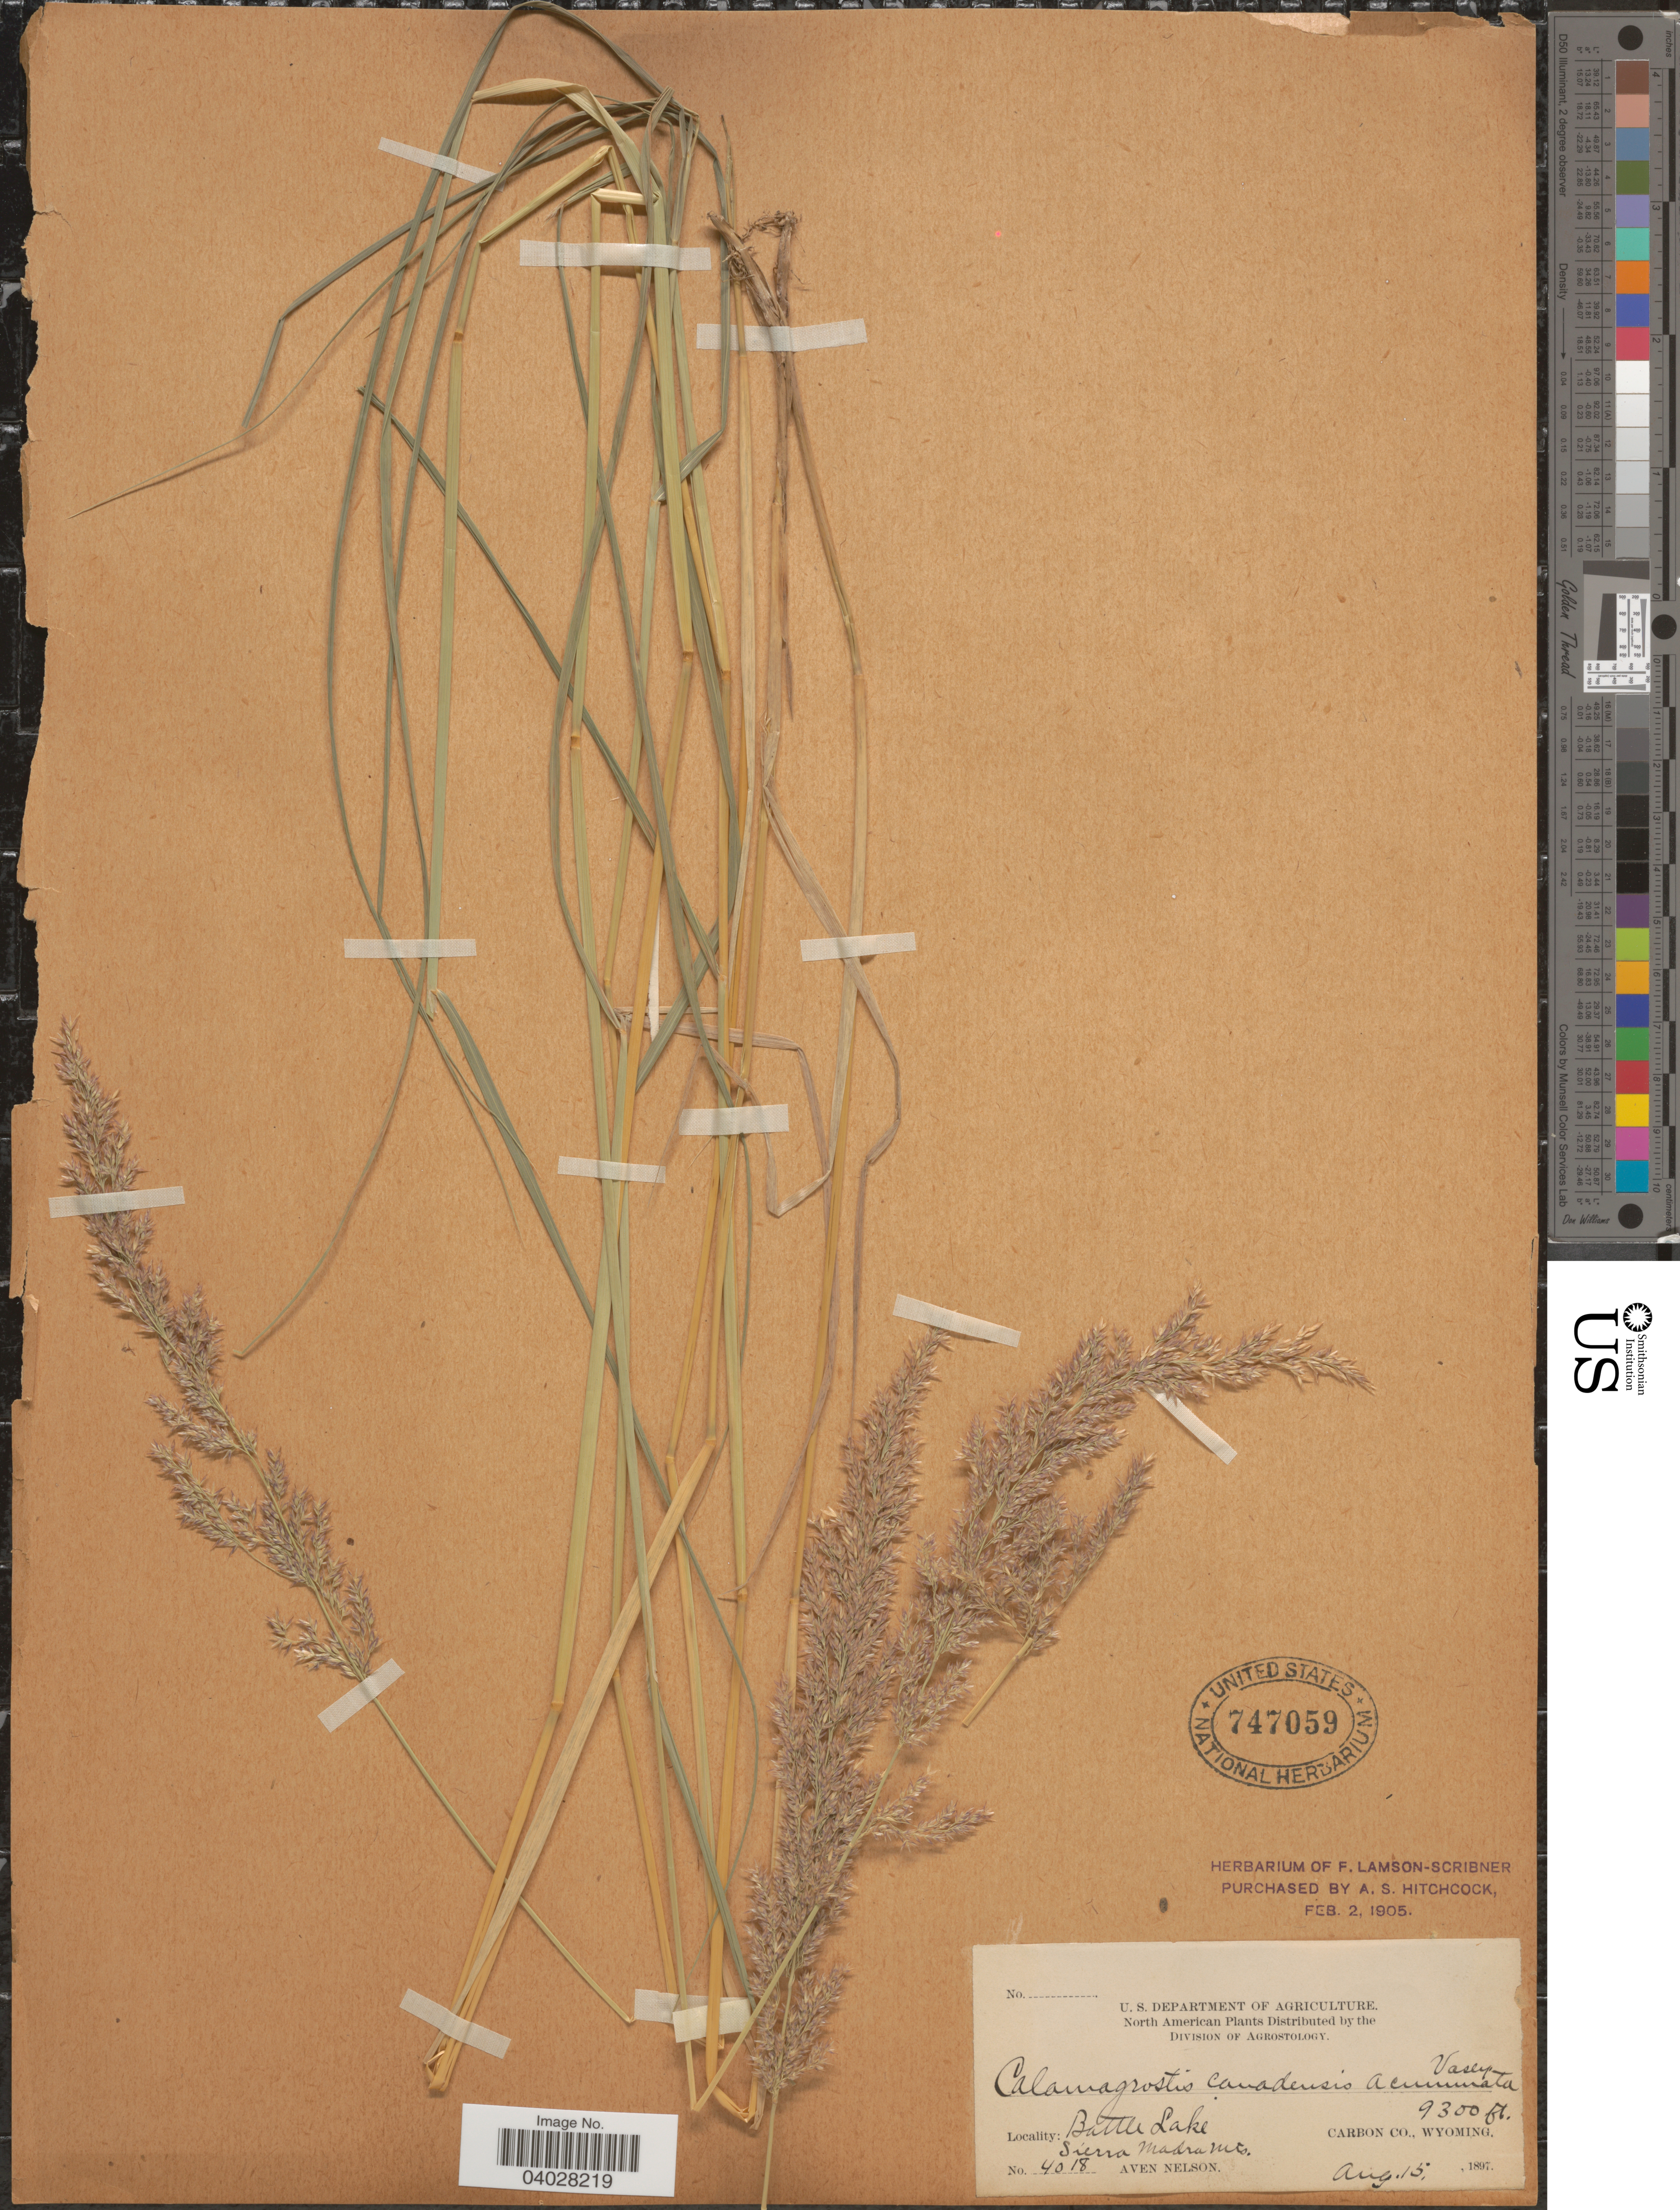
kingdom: Plantae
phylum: Tracheophyta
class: Liliopsida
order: Poales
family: Poaceae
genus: Calamagrostis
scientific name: Calamagrostis canadensis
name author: (Michx.) P. Beauv.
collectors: A. Nelson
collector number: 4018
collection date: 1897-08-15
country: United States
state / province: Wyoming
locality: Battle Lake. Sierra Madra Mts. Carbon Co.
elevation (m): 2835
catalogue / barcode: US 747059